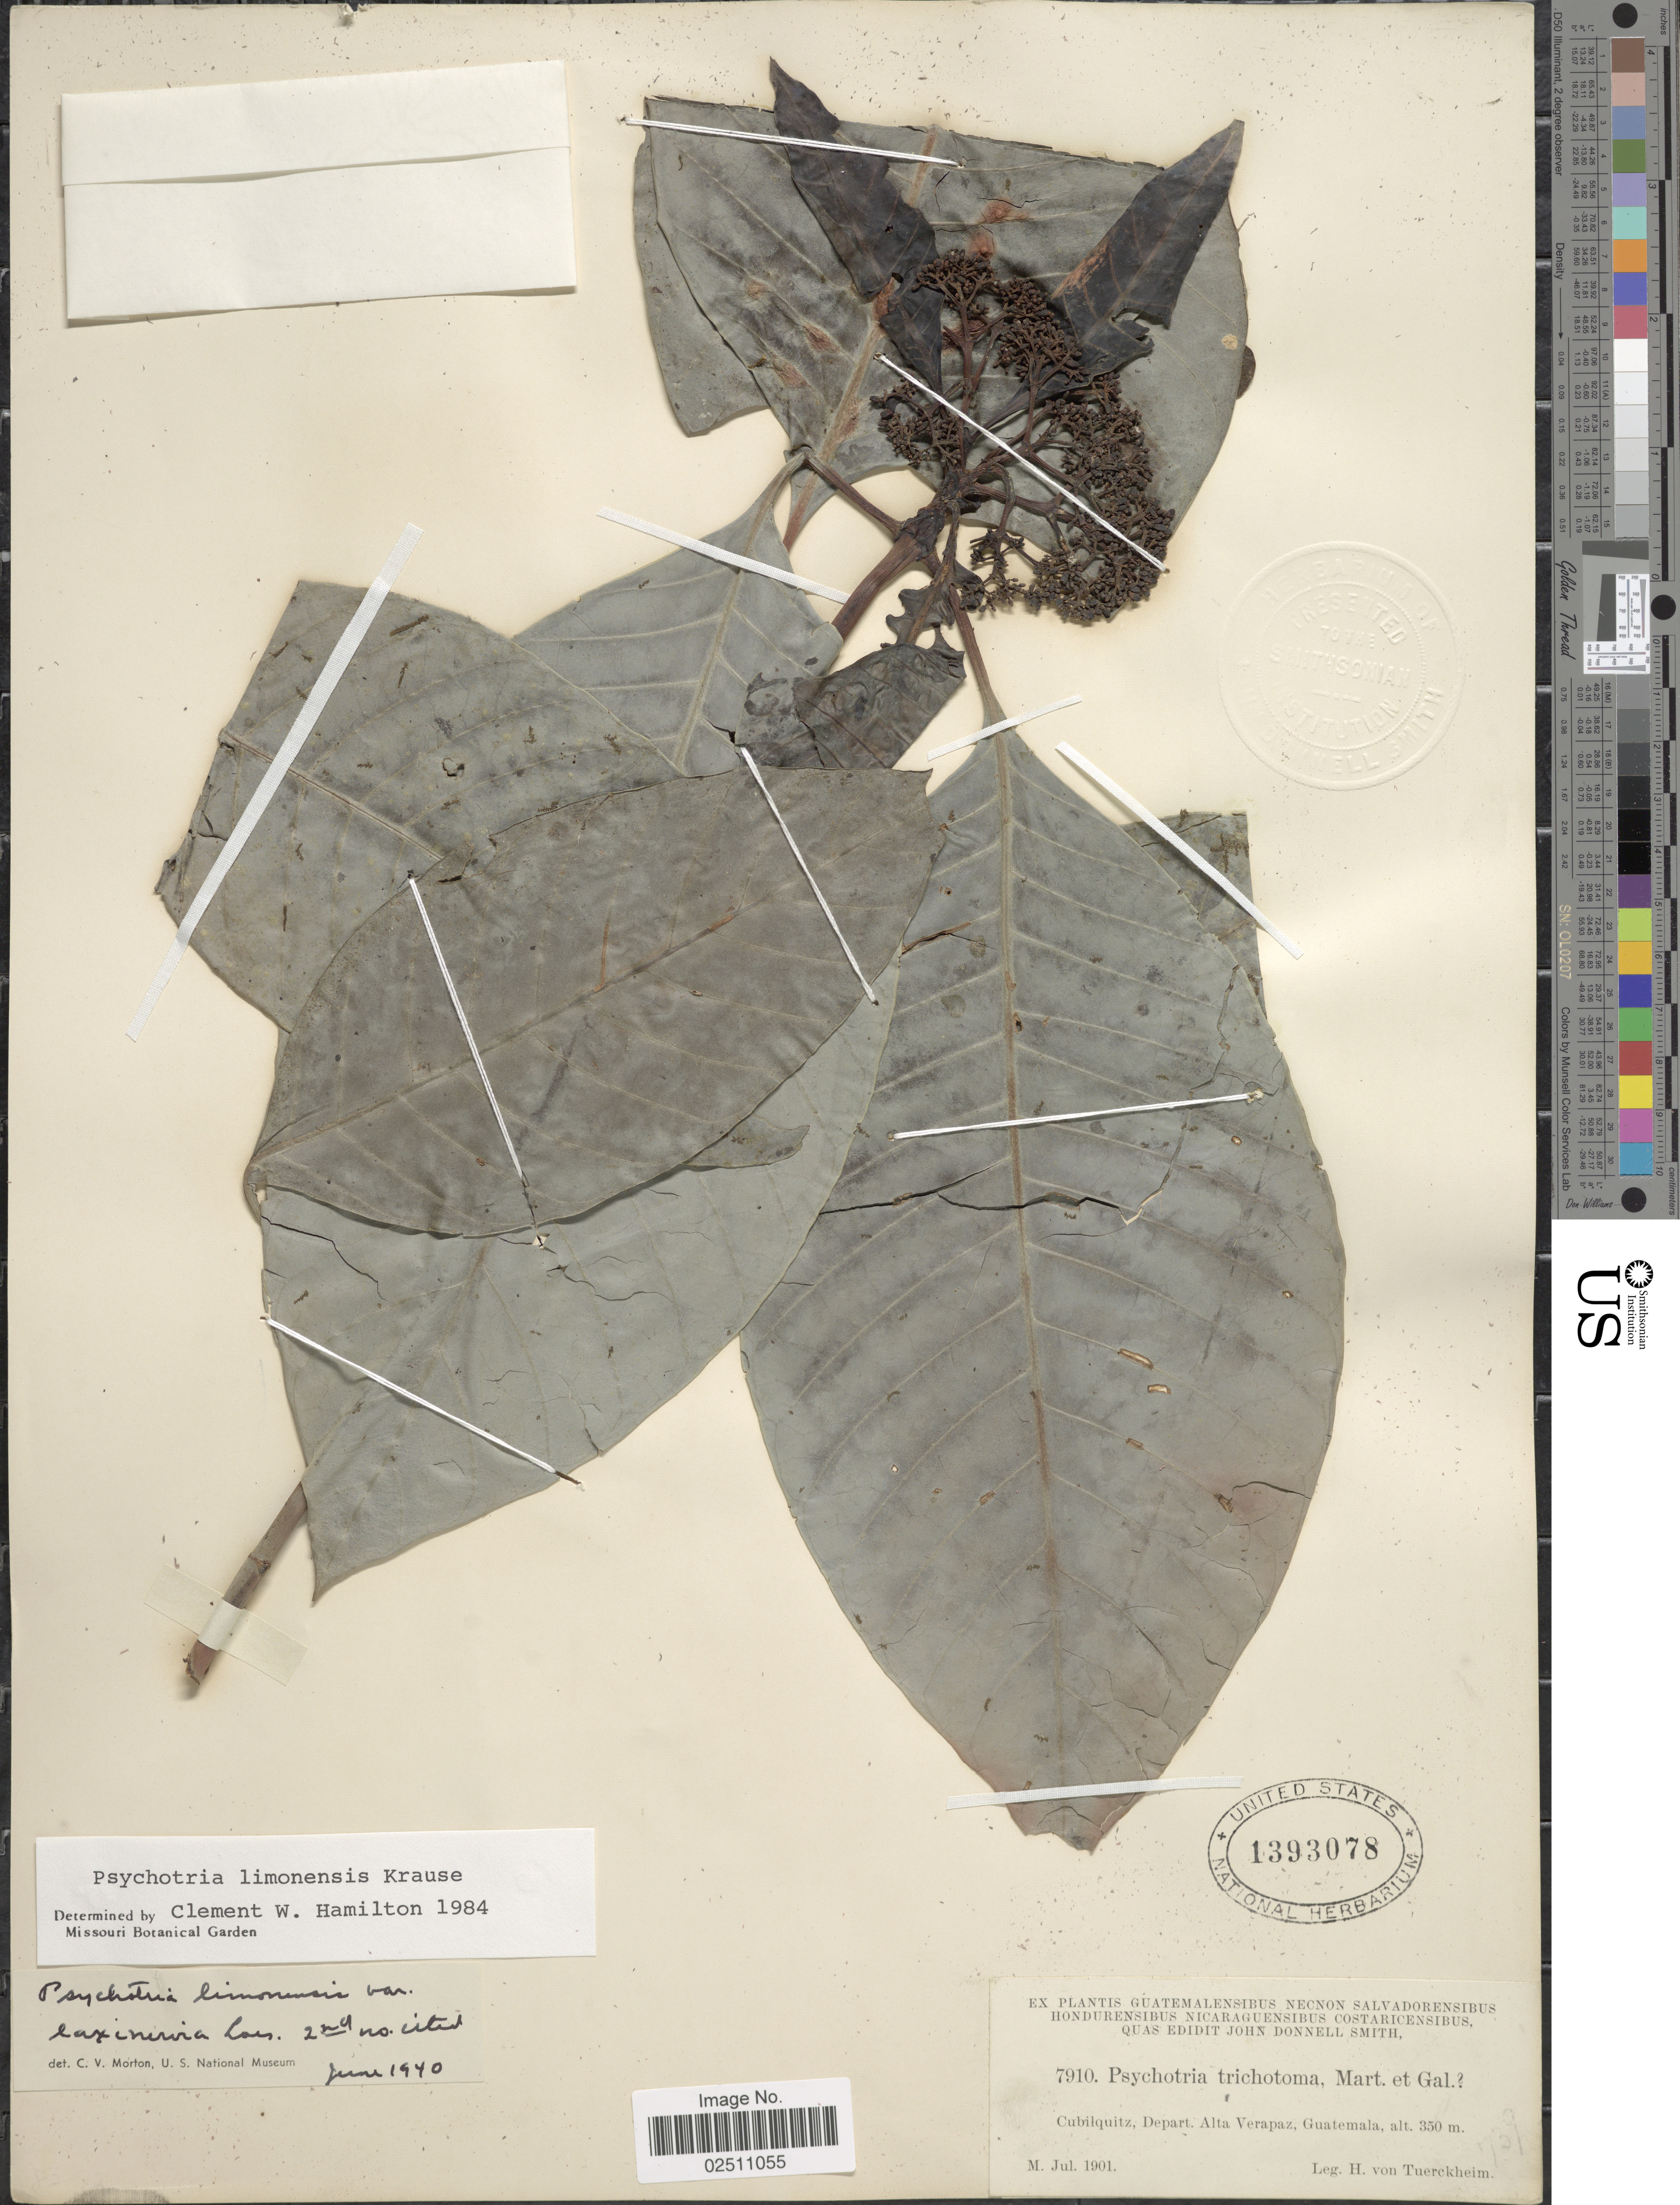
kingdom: Plantae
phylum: Tracheophyta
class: Magnoliopsida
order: Gentianales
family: Rubiaceae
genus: Psychotria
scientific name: Psychotria limonensis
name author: K. Krause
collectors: H. von Türckheim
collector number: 7910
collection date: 1901-07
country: Guatemala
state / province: Alta Verapaz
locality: Cubilquitz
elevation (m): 350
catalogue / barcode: US 1393078